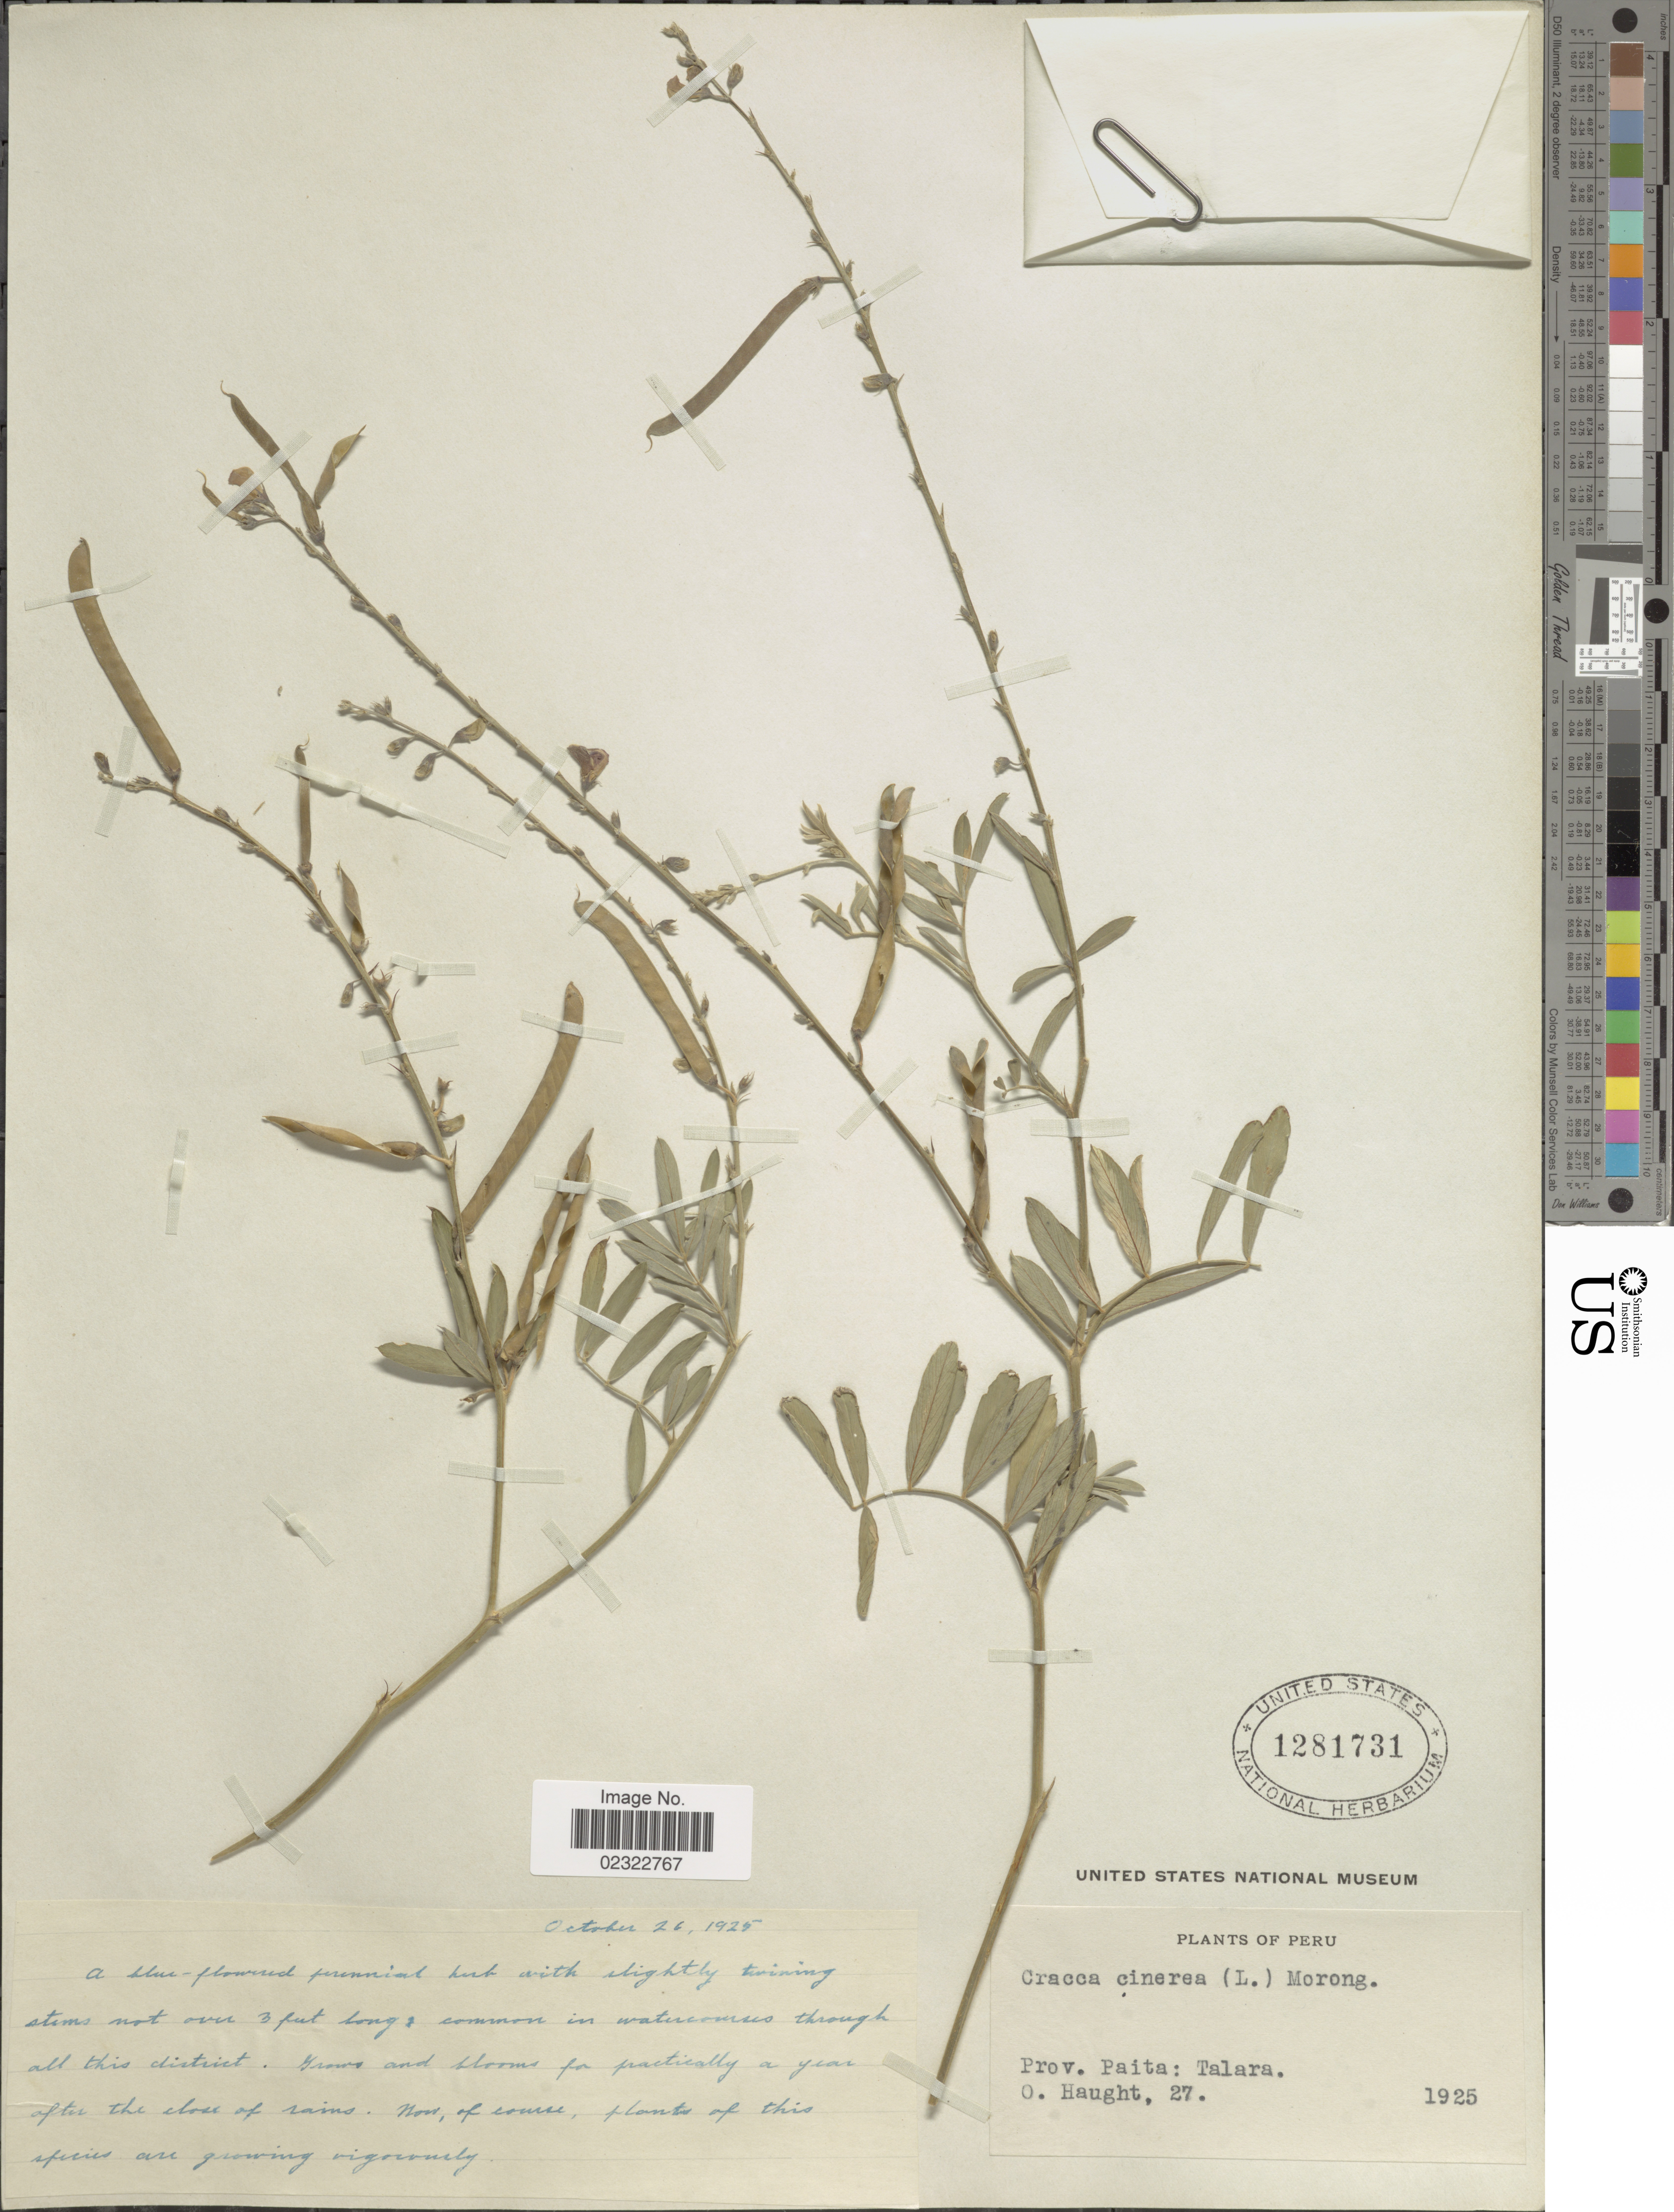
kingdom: Plantae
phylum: Tracheophyta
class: Magnoliopsida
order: Fabales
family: Fabaceae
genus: Tephrosia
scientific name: Tephrosia cinerea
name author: (L.) Pers.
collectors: O. Haught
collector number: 27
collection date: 1925-10-26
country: Peru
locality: Prov. Paita: Talara.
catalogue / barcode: US 1281731